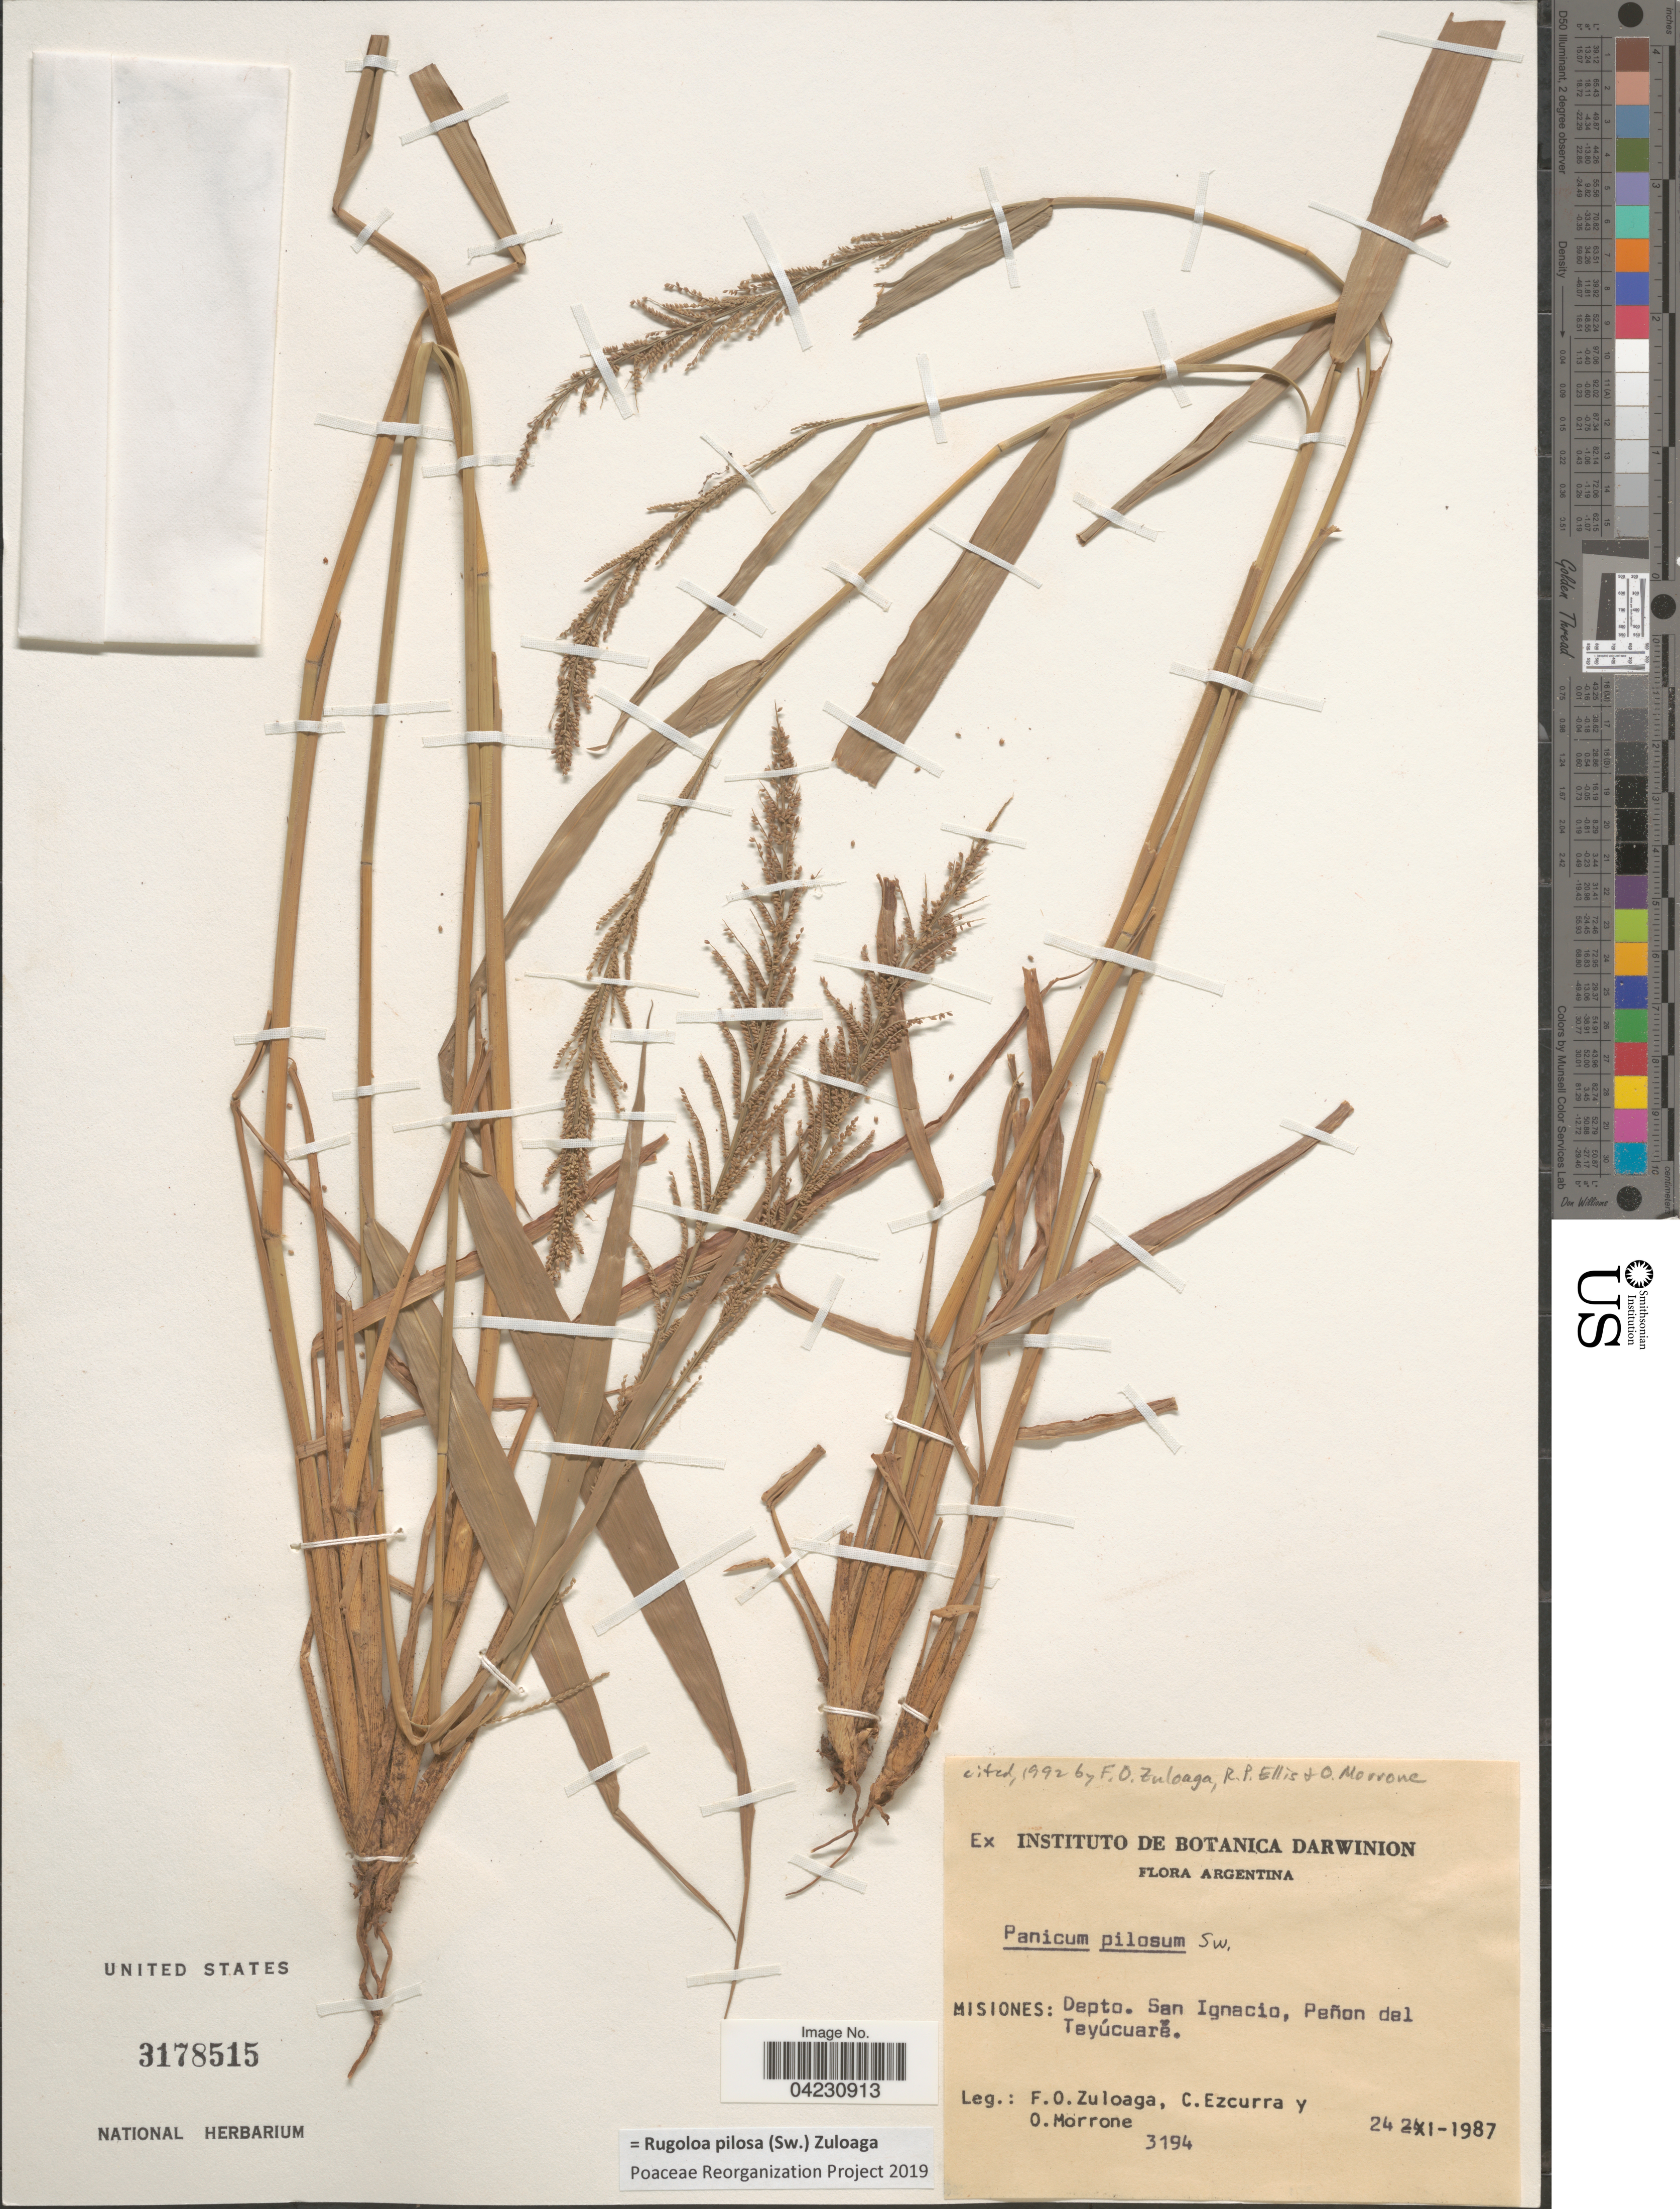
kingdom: Plantae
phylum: Tracheophyta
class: Liliopsida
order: Poales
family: Poaceae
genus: Rugoloa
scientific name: Rugoloa pilosa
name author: (Sw.) Zuloaga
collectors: F. O. Zuloaga, C. Ezcurra & O. N. Morrone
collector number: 3194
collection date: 1987-11-24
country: Argentina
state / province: Misiones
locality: Depto. San Ignacio, Peñon del Teyúcarě.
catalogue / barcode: US 3178515